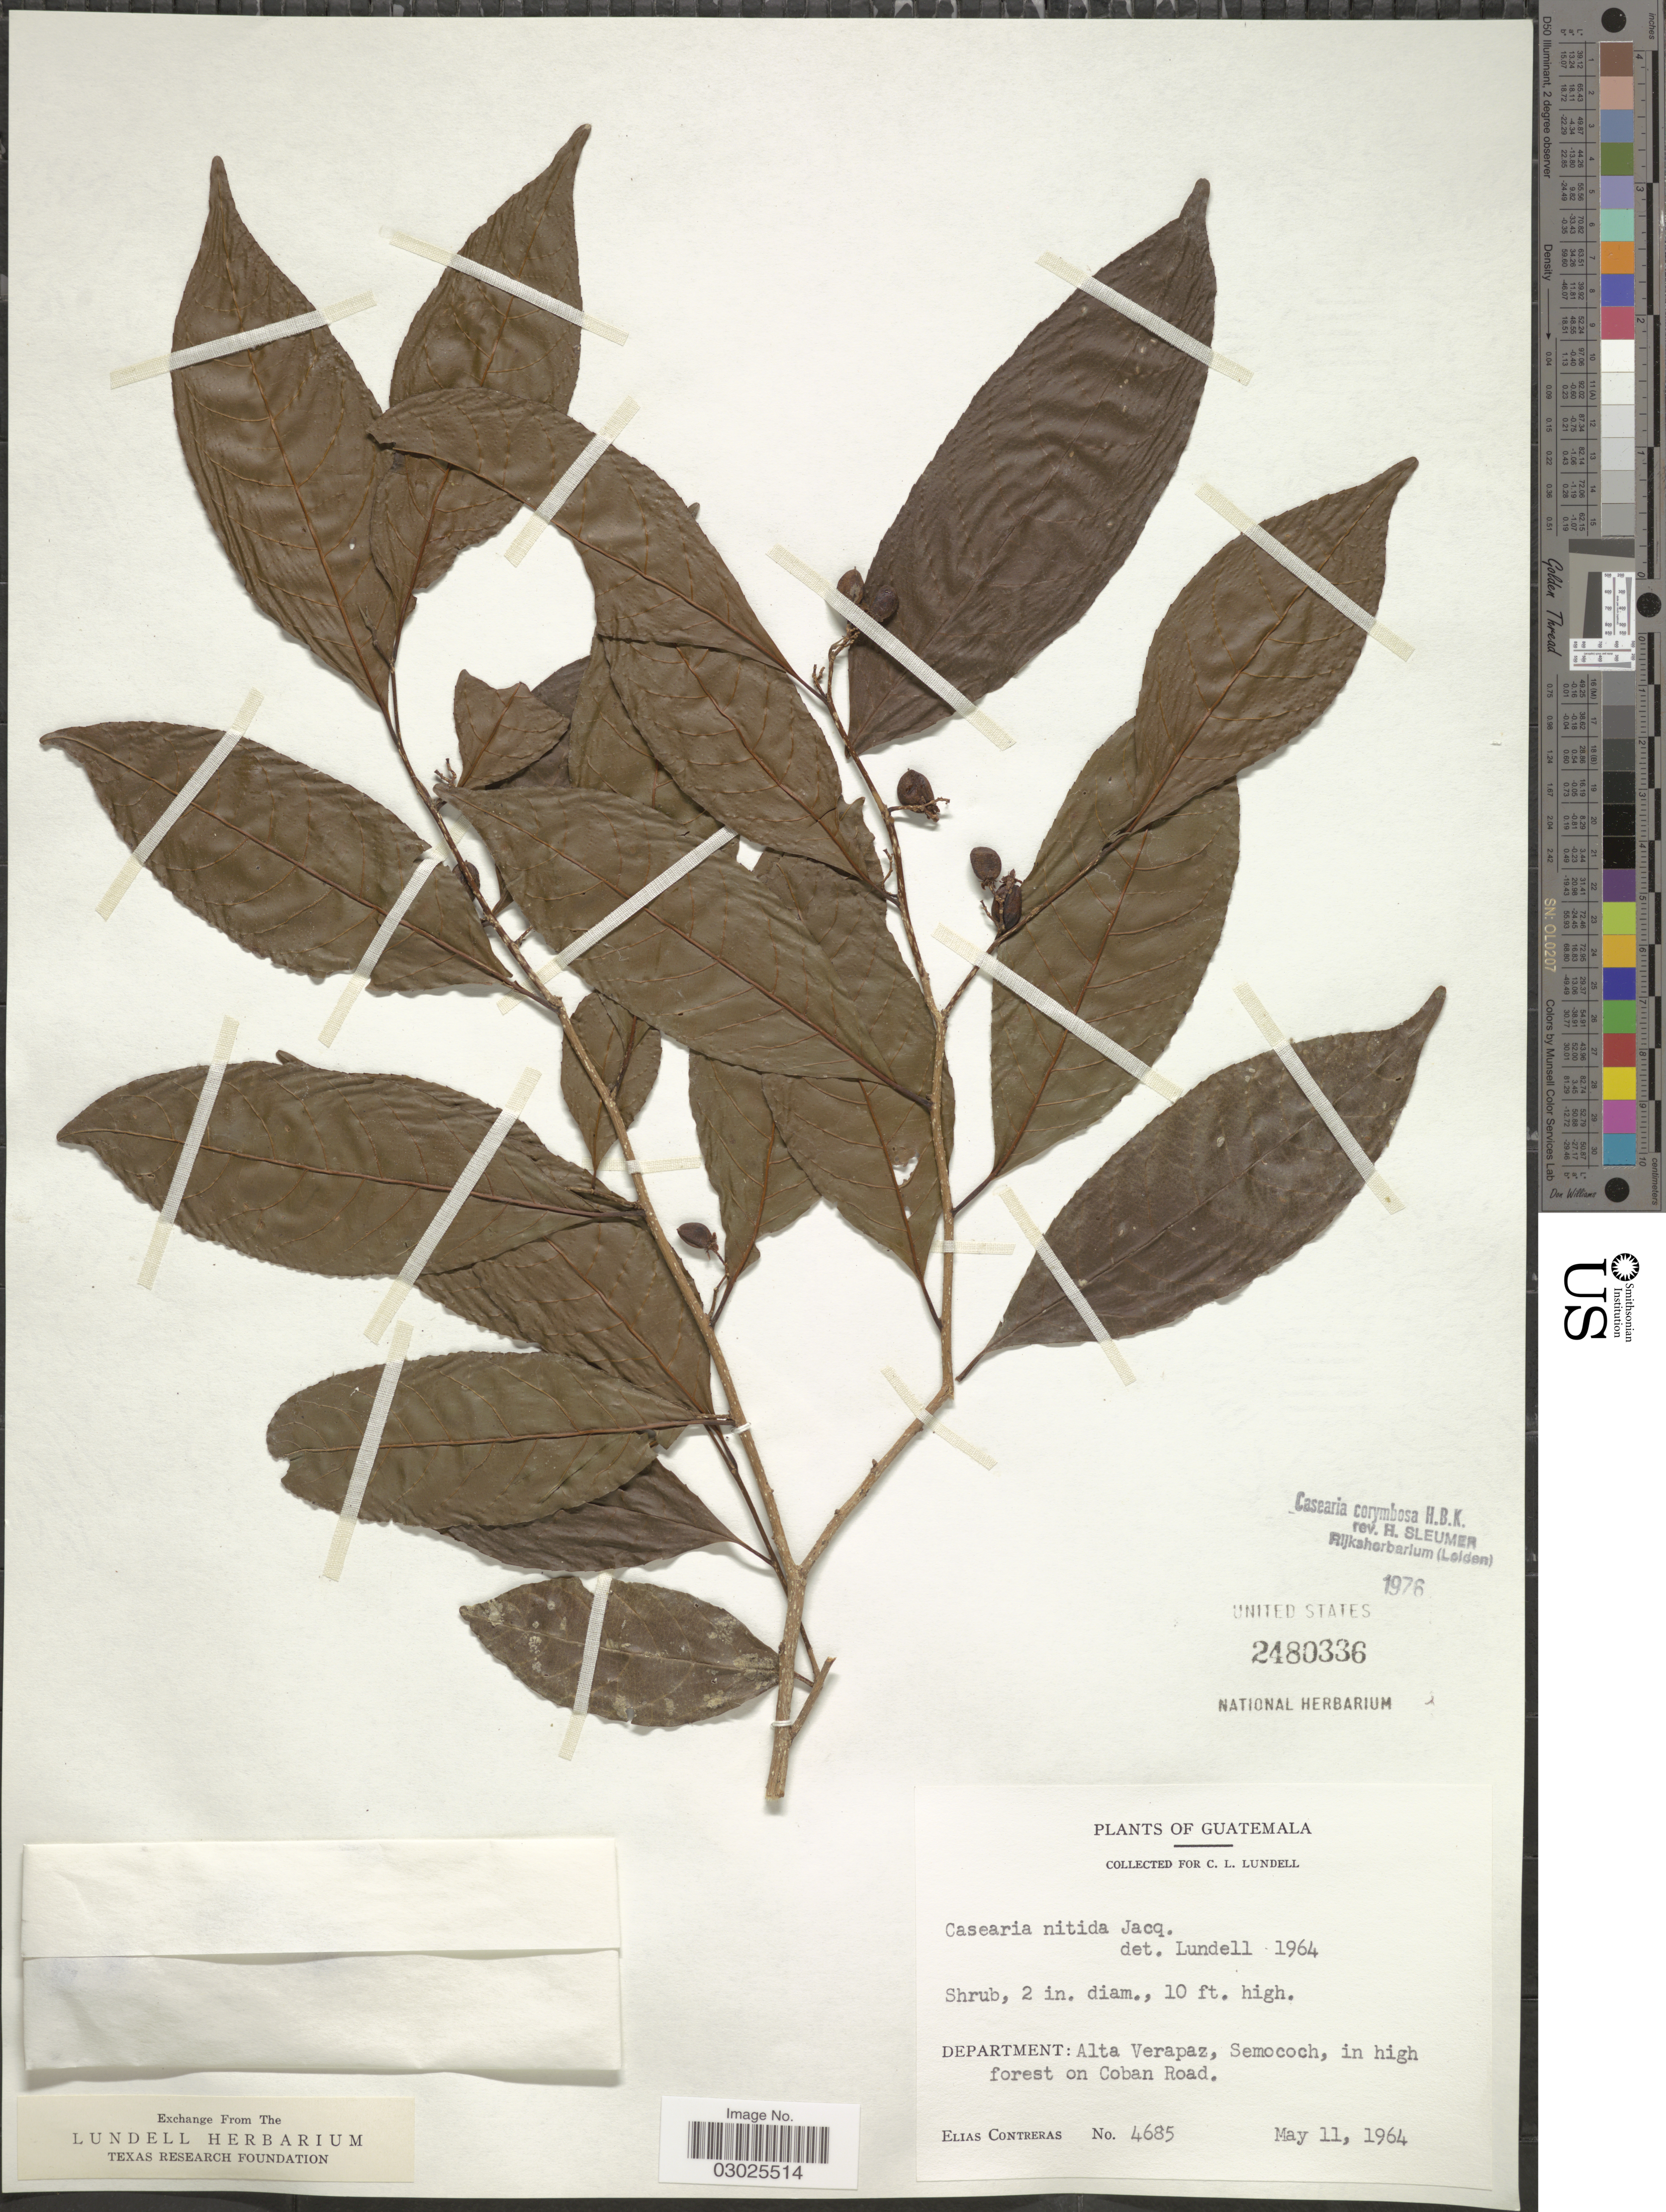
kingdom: Plantae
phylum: Tracheophyta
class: Magnoliopsida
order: Malpighiales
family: Salicaceae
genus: Casearia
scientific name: Casearia corymbosa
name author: Kunth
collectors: E. Contreras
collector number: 4685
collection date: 1964-05-11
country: Guatemala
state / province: Alta Verapaz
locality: Department: Alta Verapaz, Semococh, in high forest on Coban Road.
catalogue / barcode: US 2480336